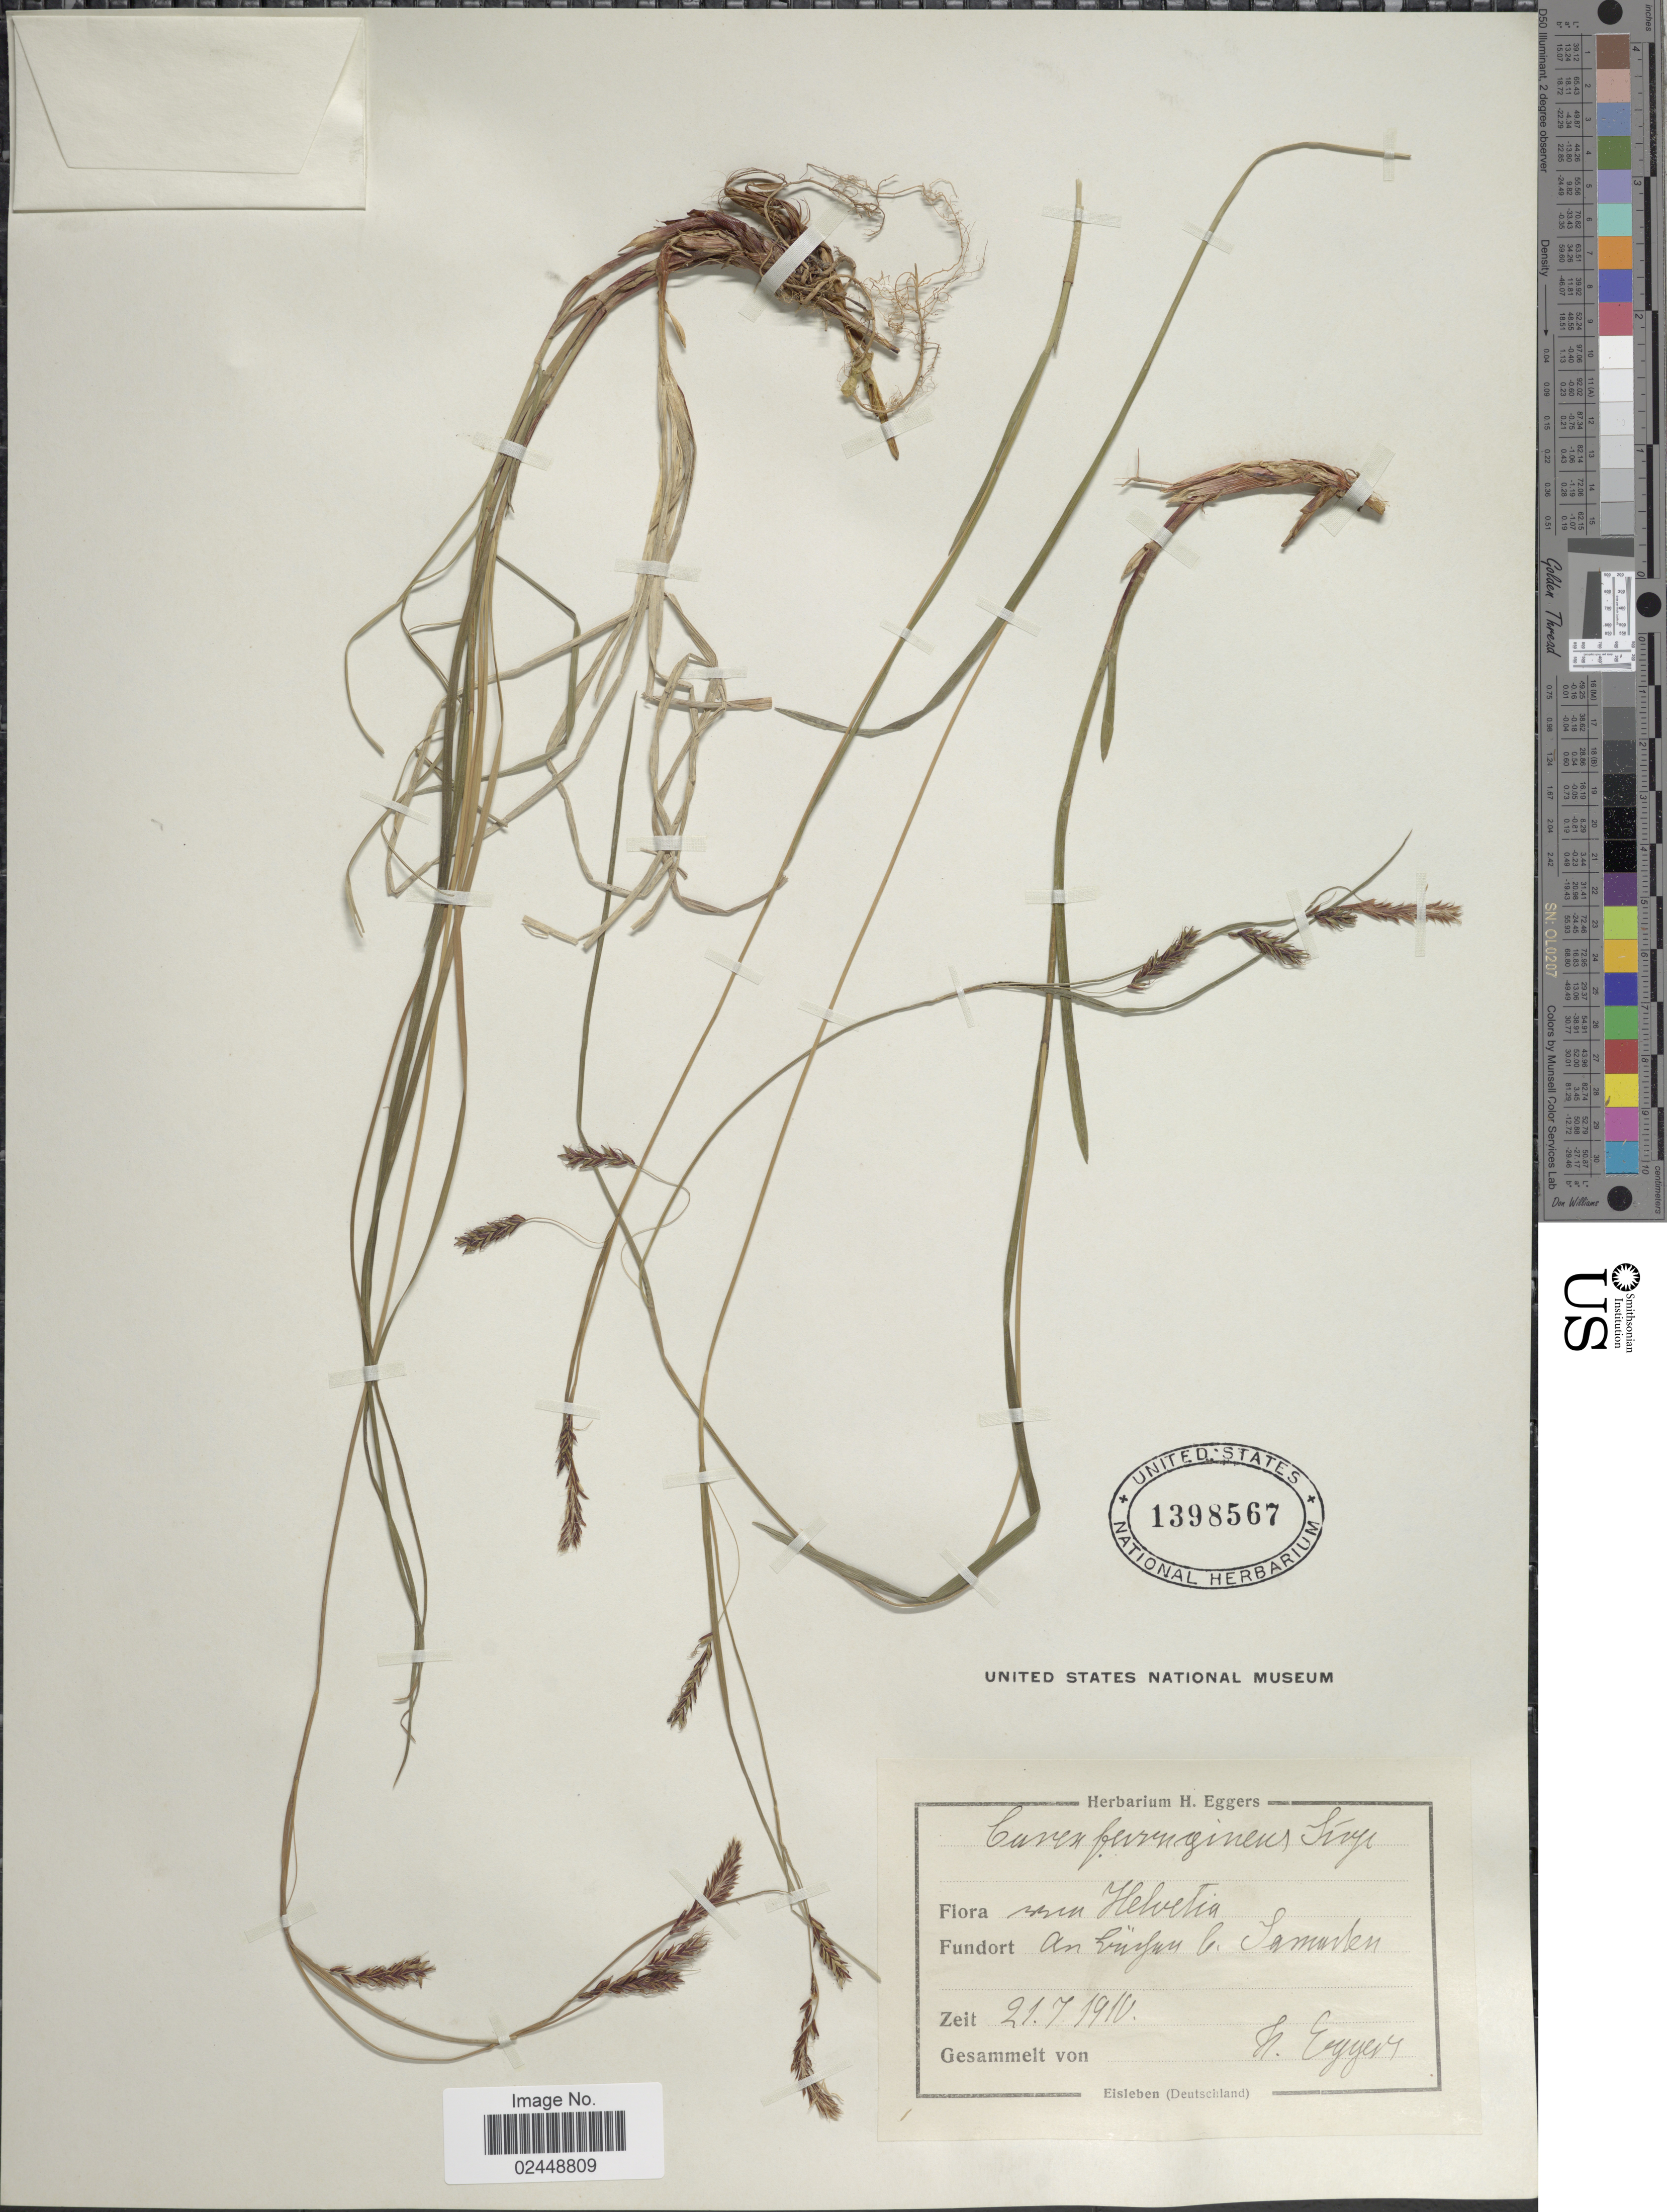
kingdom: Plantae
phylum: Tracheophyta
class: Liliopsida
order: Poales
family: Cyperaceae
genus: Carex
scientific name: Carex ferruginea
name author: Scop.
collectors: H. Eggert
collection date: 1910-07-21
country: Switzerland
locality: Helvetia. An [illegible text]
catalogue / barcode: US 1398567